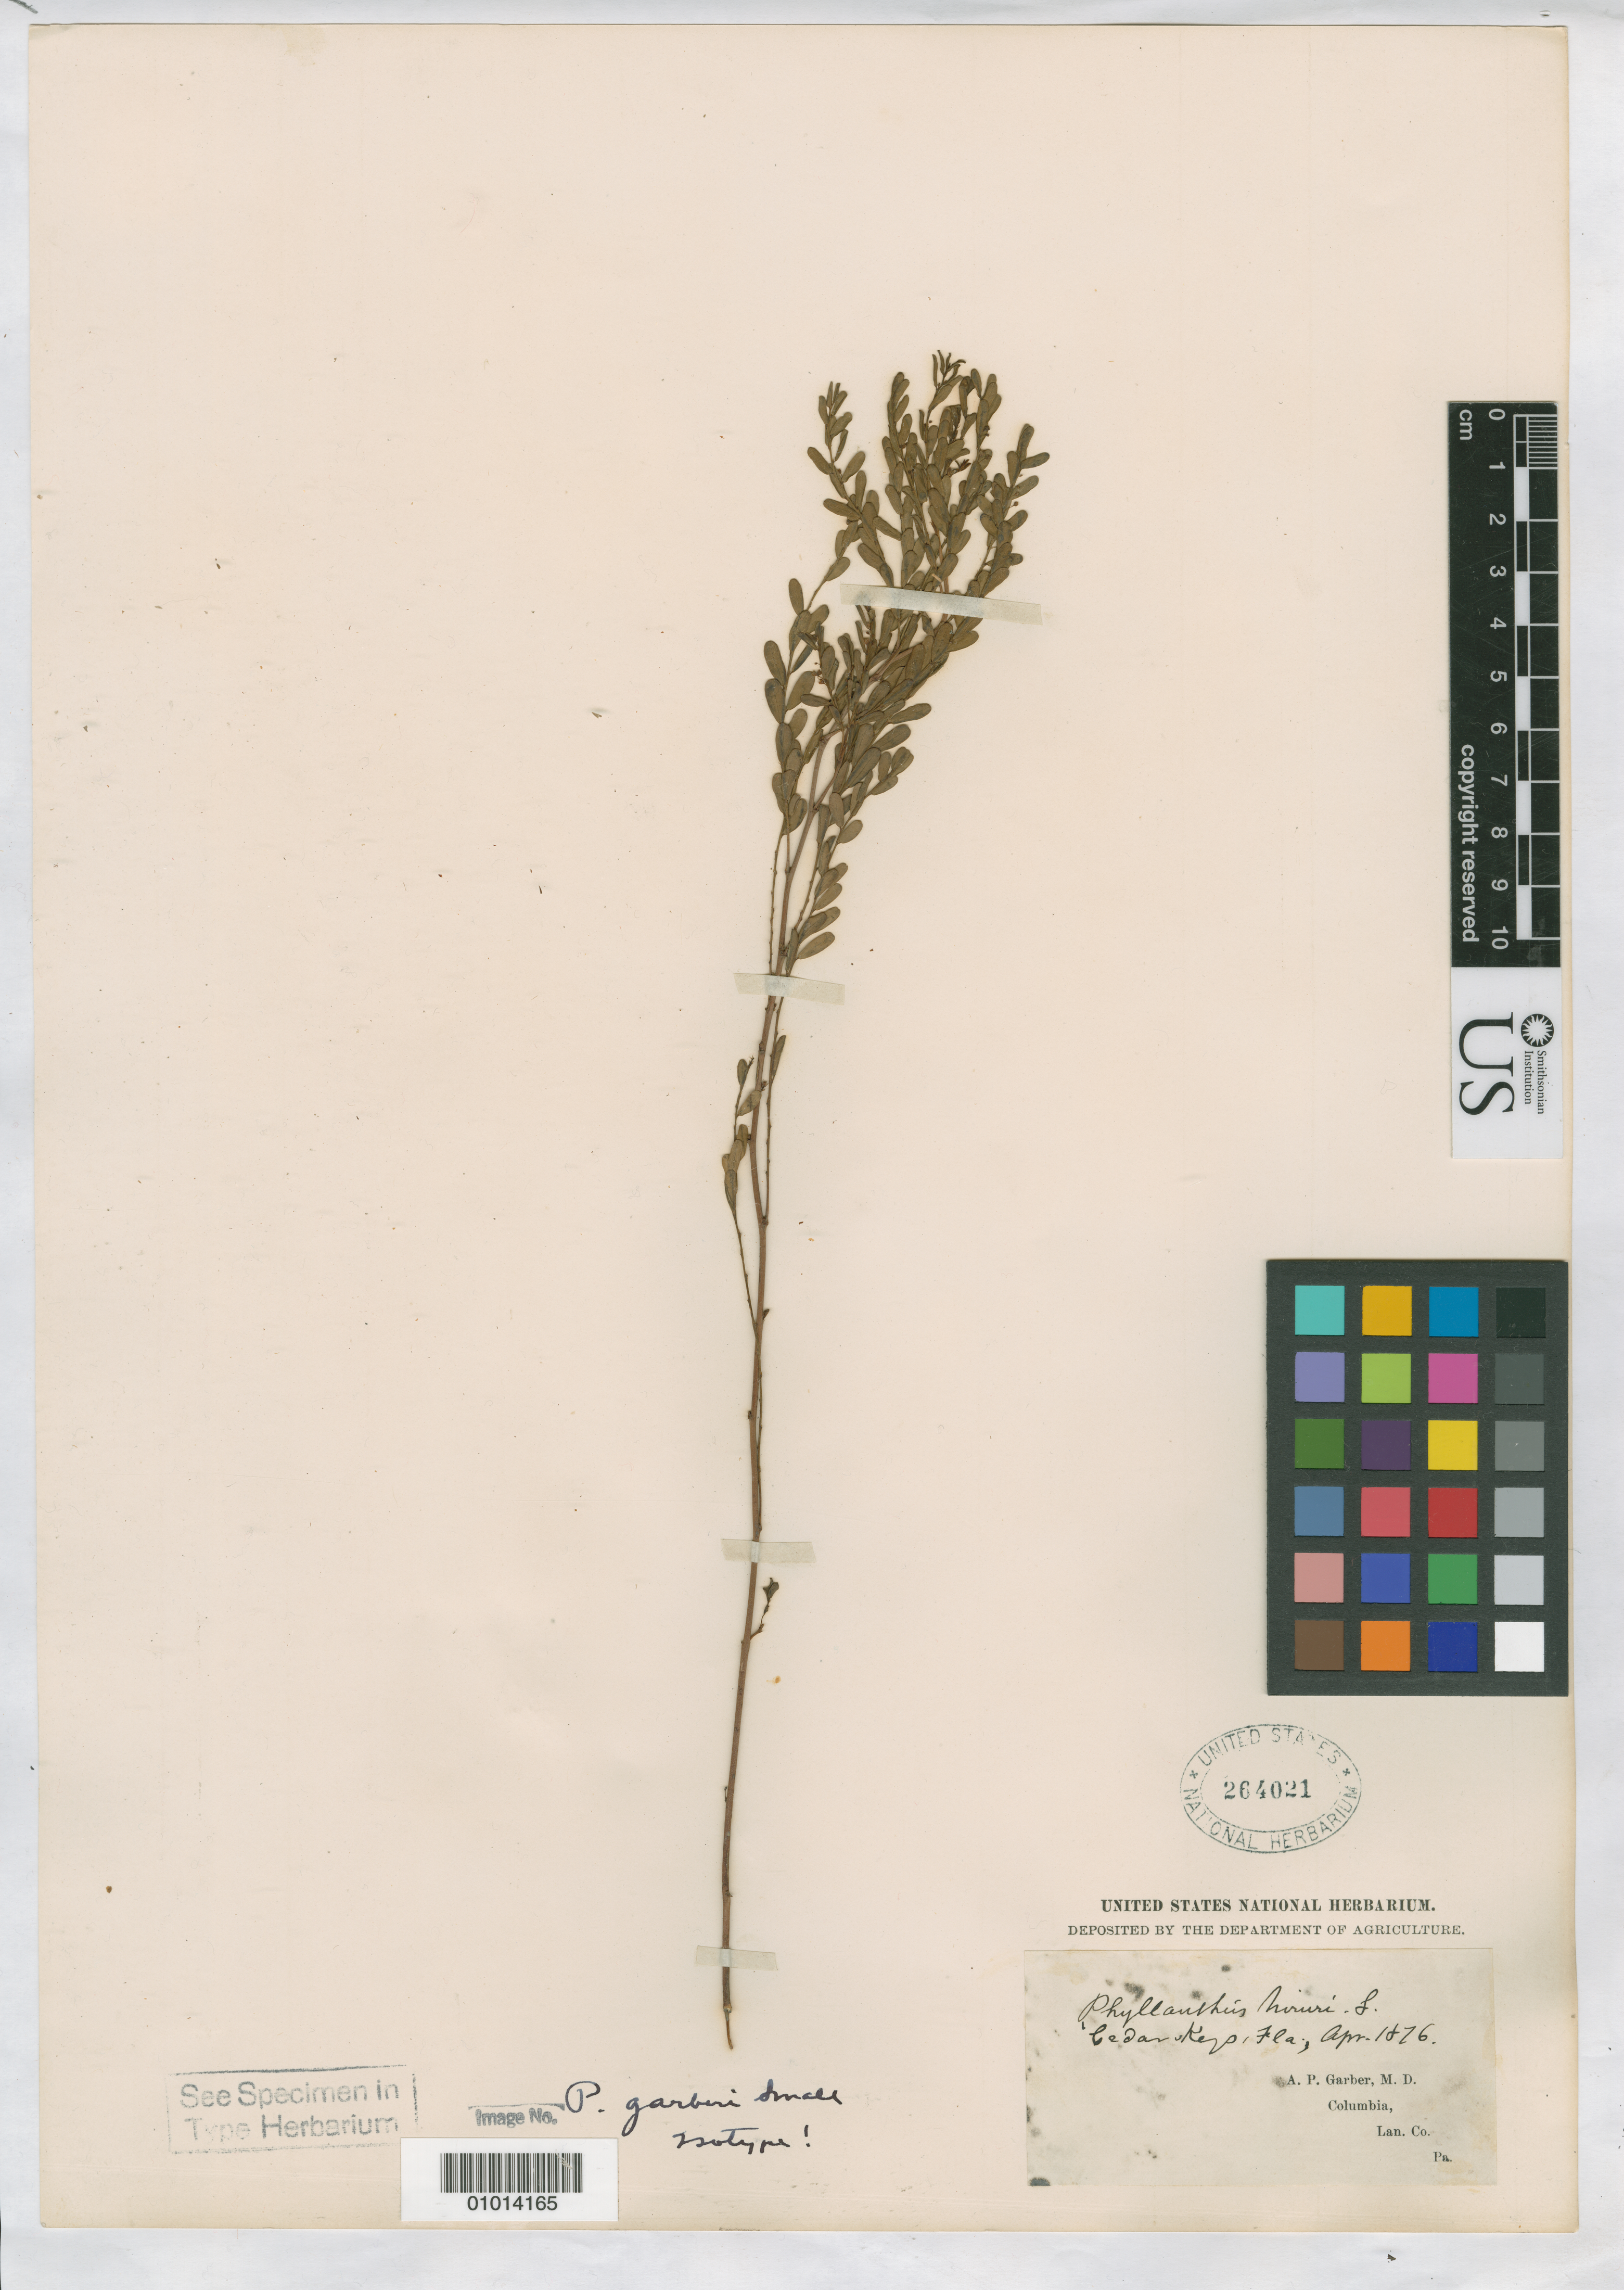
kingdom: Plantae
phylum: Tracheophyta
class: Magnoliopsida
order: Malpighiales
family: Phyllanthaceae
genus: Phyllanthus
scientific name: Phyllanthus garberi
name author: Small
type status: Isotype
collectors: A. P. Garber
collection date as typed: Apr 1876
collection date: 1876-04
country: United States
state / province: Florida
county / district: lan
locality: Cedar Keys.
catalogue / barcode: US 264021